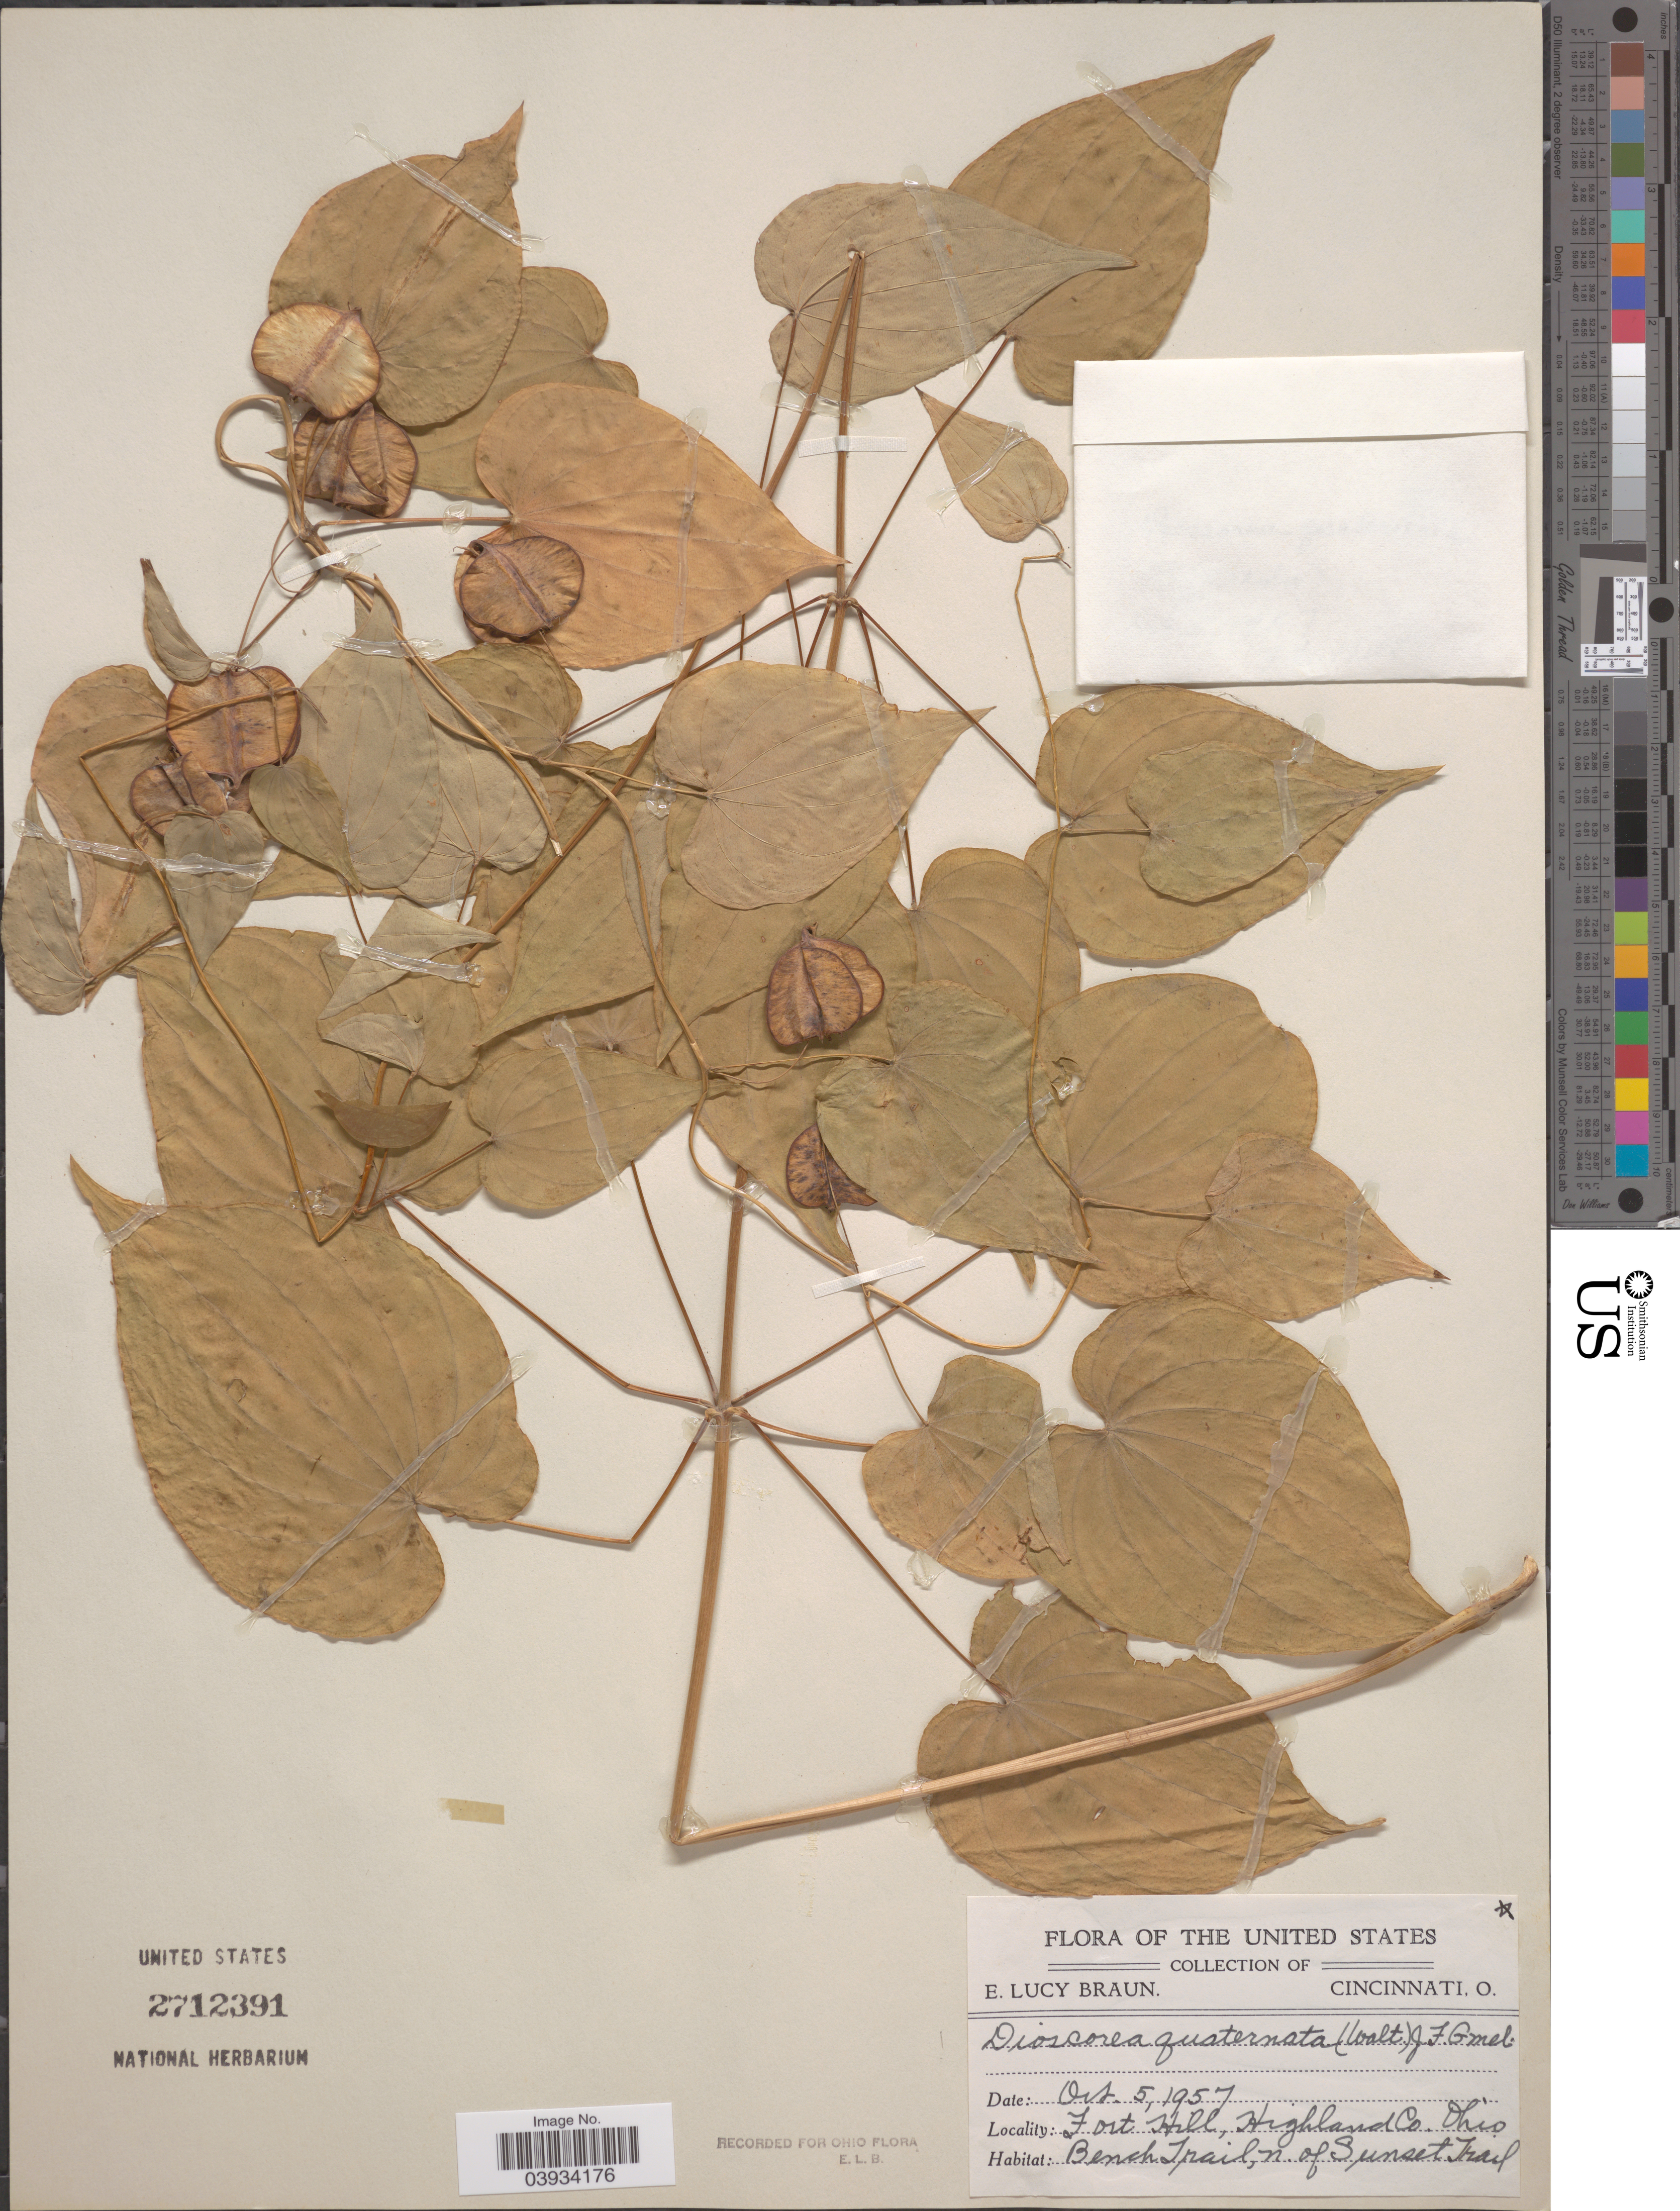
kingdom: Plantae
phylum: Tracheophyta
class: Liliopsida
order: Dioscoreales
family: Dioscoreaceae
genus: Dioscorea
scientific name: Dioscorea villosa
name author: L.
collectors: E. L. Braun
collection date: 1957-10-05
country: United States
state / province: Ohio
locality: Fort Hill, Highland Co. Bench Trail, n. of Sunset Trail.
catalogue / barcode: US 2712391